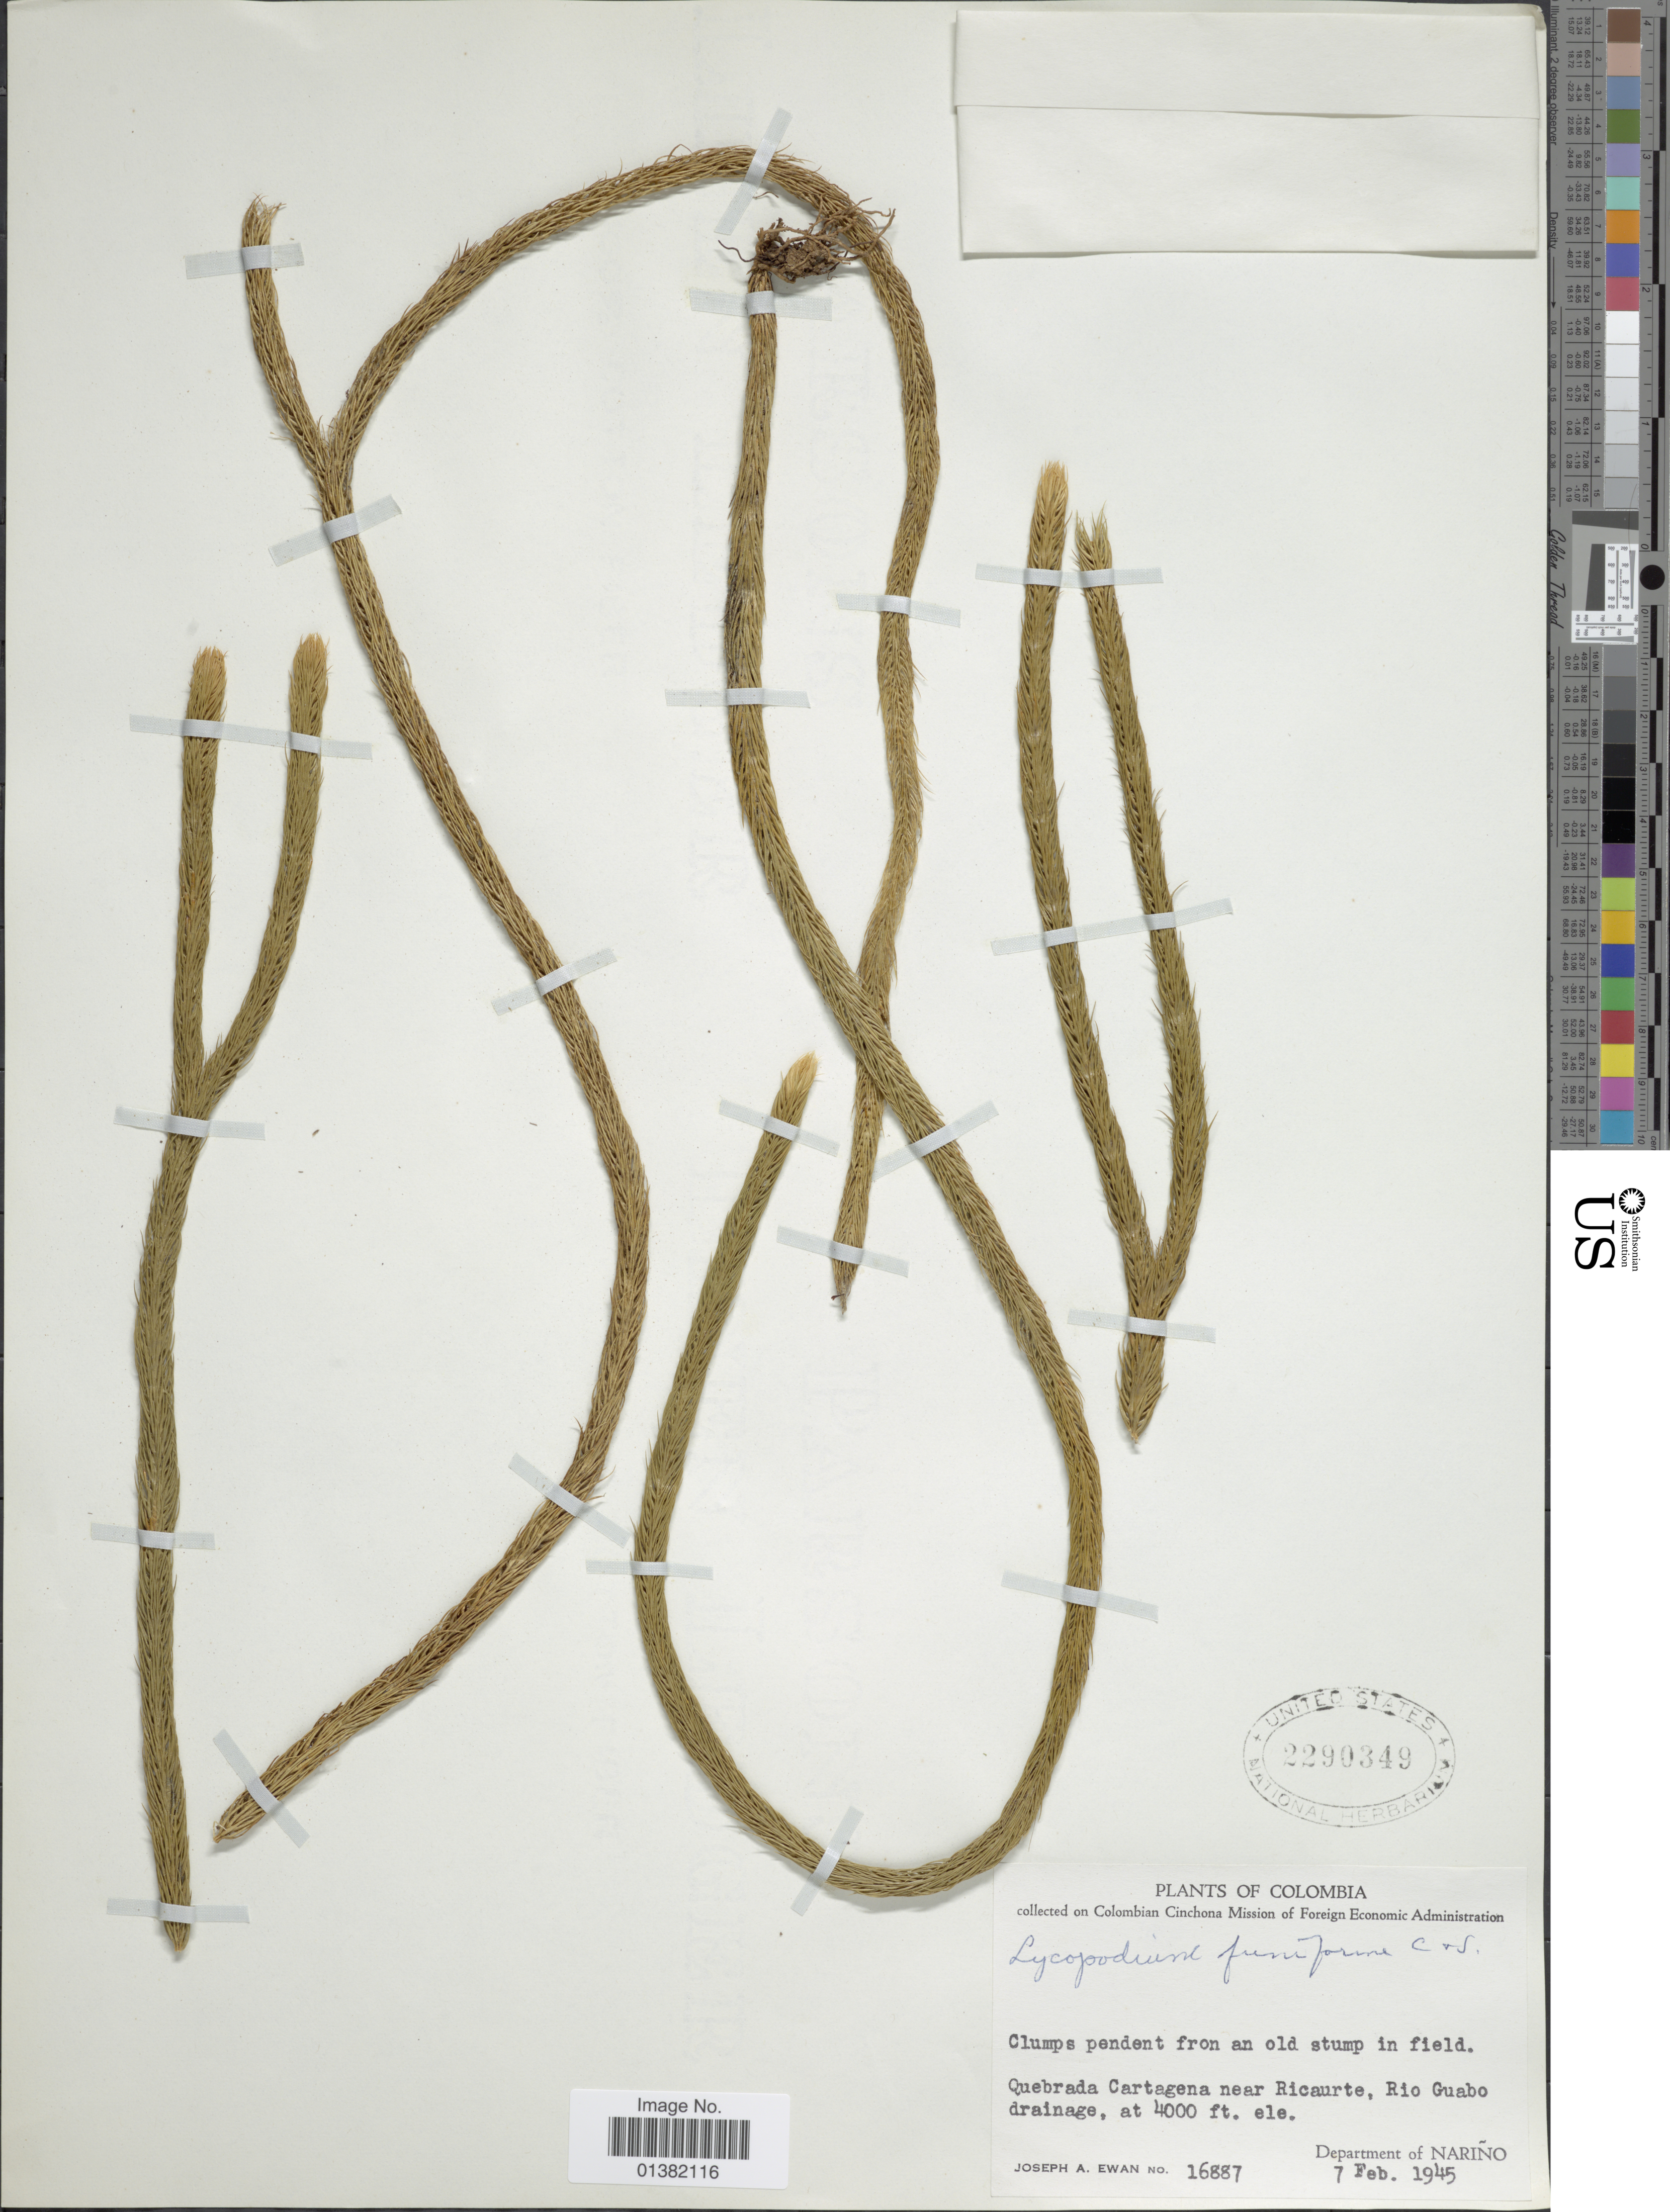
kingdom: Plantae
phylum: Tracheophyta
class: Lycopodiopsida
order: Lycopodiales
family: Lycopodiaceae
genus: Phlegmariurus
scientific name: Phlegmariurus funiformis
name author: (Cham. & Spring) B. Øllg.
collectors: J. A. Ewan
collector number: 16887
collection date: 1945-02-07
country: Colombia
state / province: Nariño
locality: Quebrada Cartagena near Ricaurte, Rio Guabo drainage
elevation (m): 1219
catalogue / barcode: US 2290349